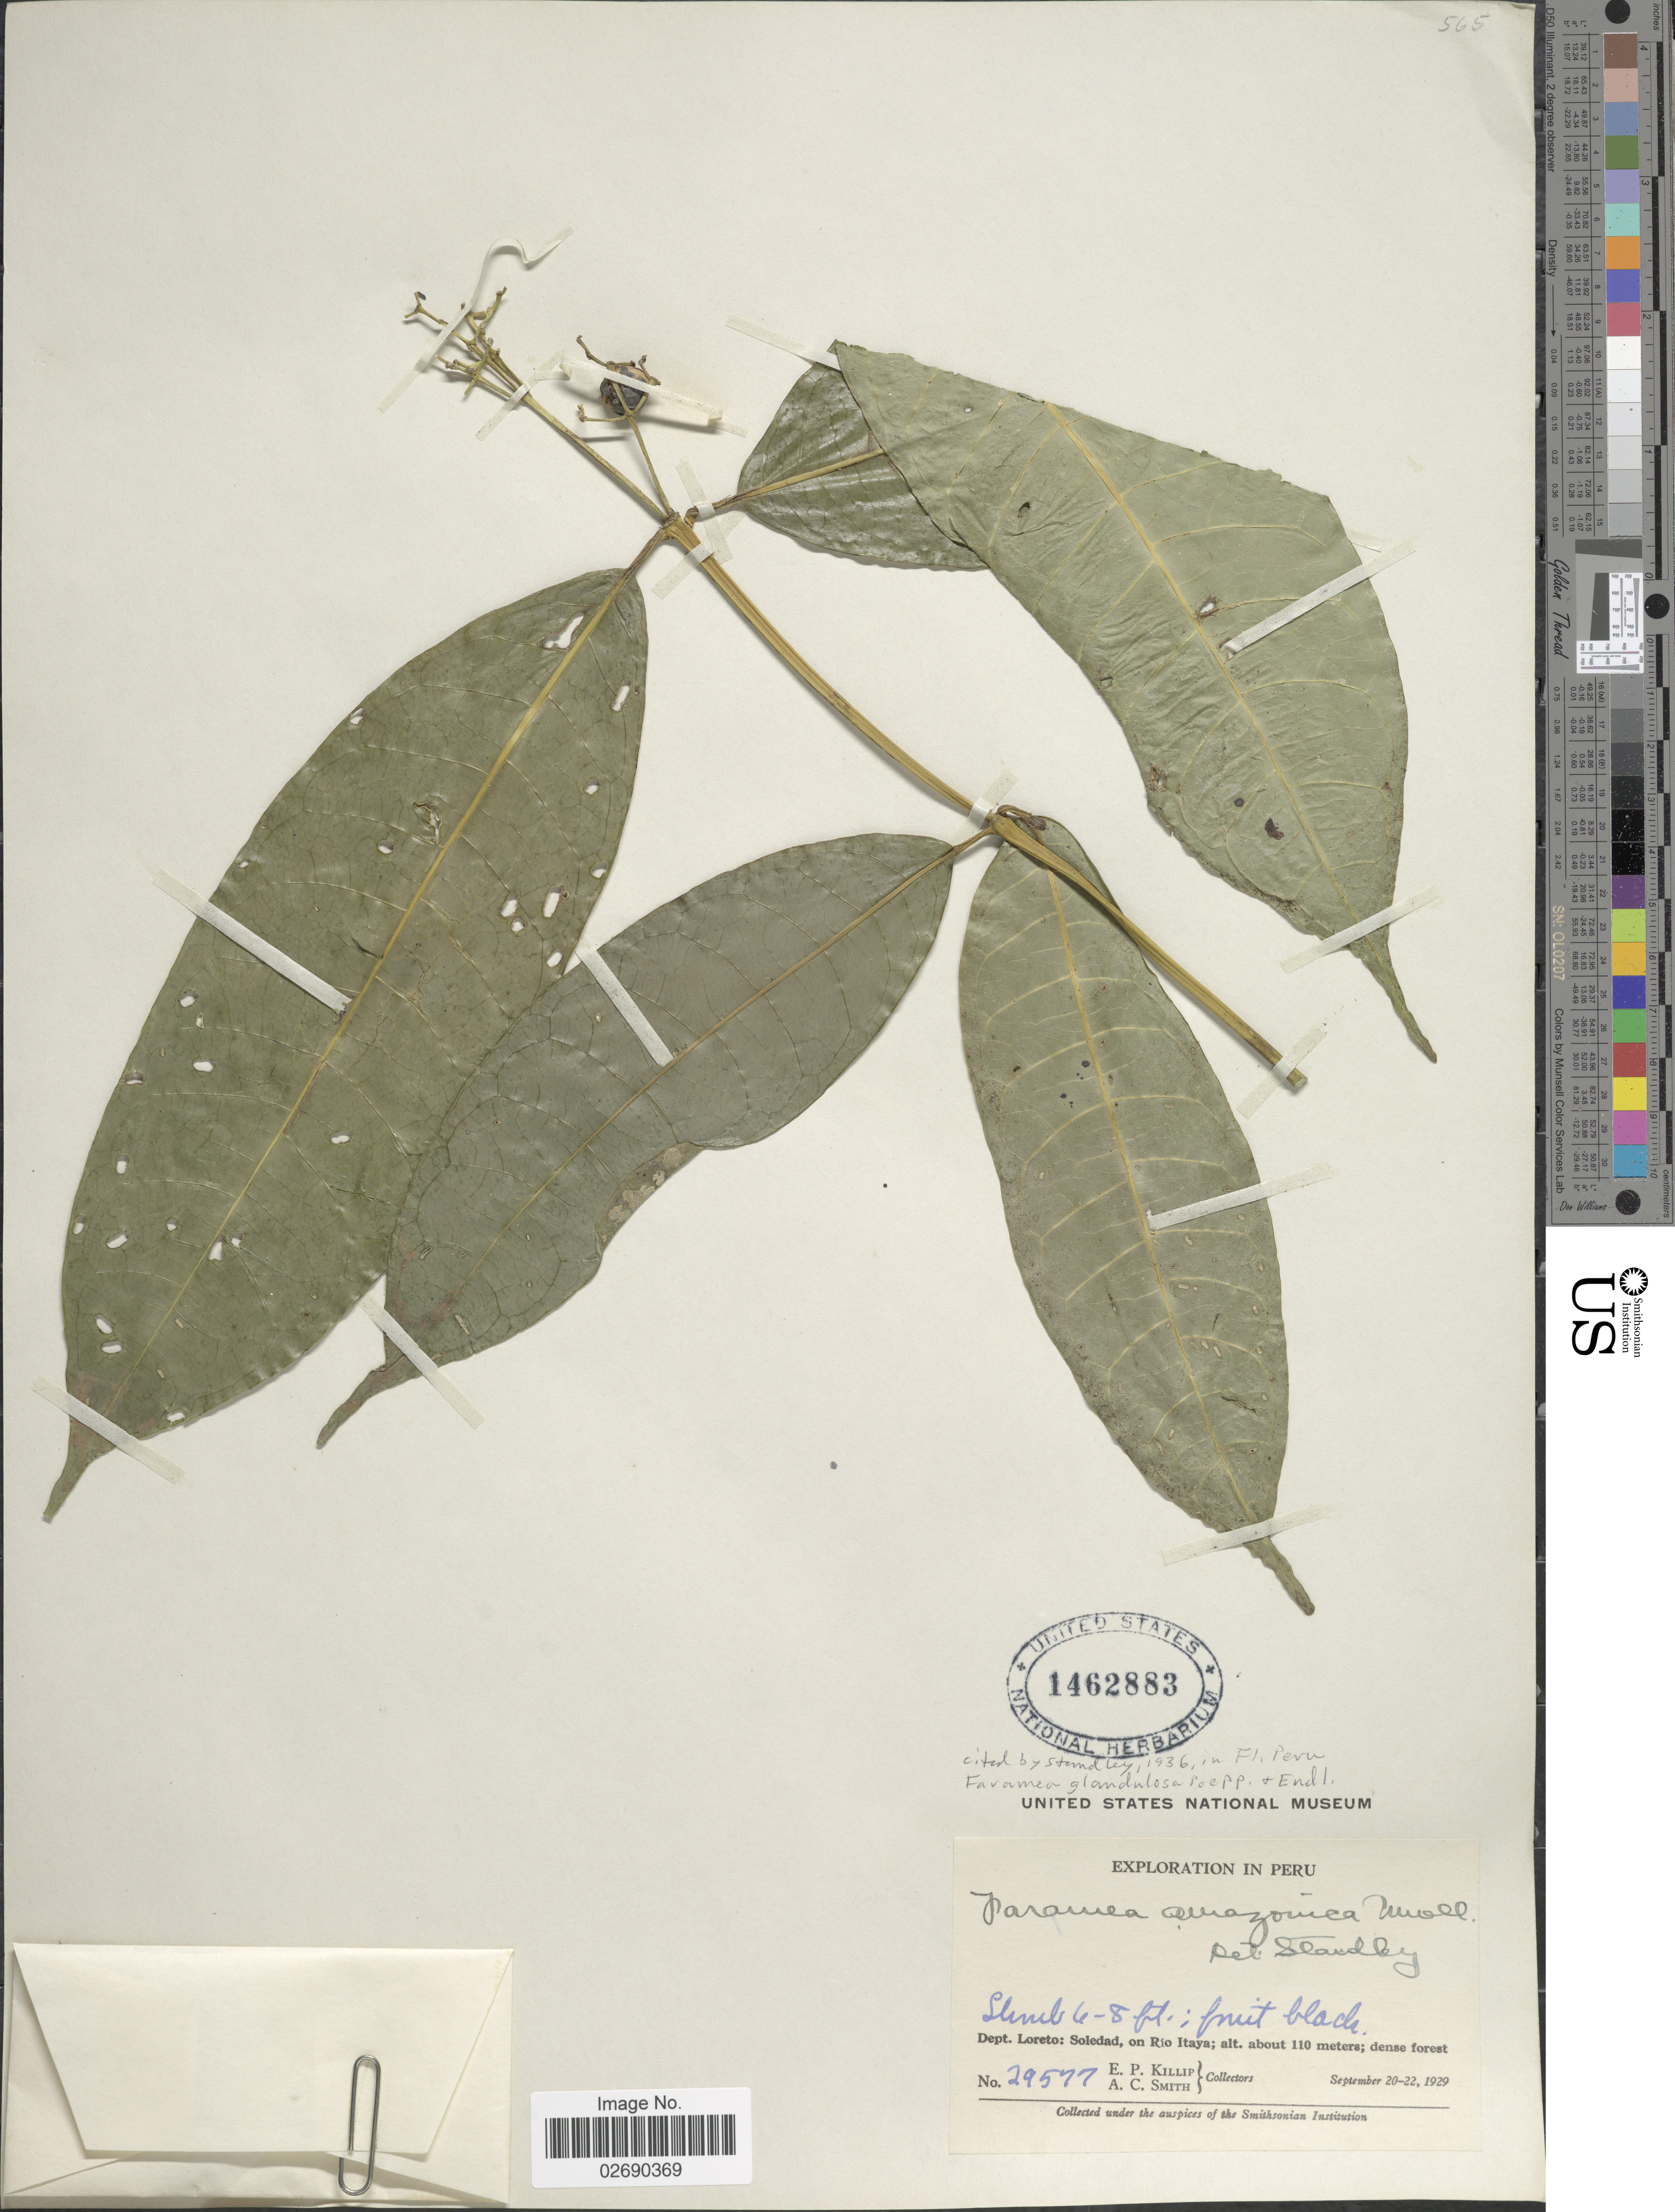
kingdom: Plantae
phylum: Tracheophyta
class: Magnoliopsida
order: Gentianales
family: Rubiaceae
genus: Faramea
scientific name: Faramea glandulosa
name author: Poepp.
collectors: E. P. Killip & A. C. Smith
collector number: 29577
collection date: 1929-09-20/1929-09-22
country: Peru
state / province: Loreto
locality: Dept. Loreto: Soledad, on Río Itaya; dense forest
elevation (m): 110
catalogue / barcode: US 1462883